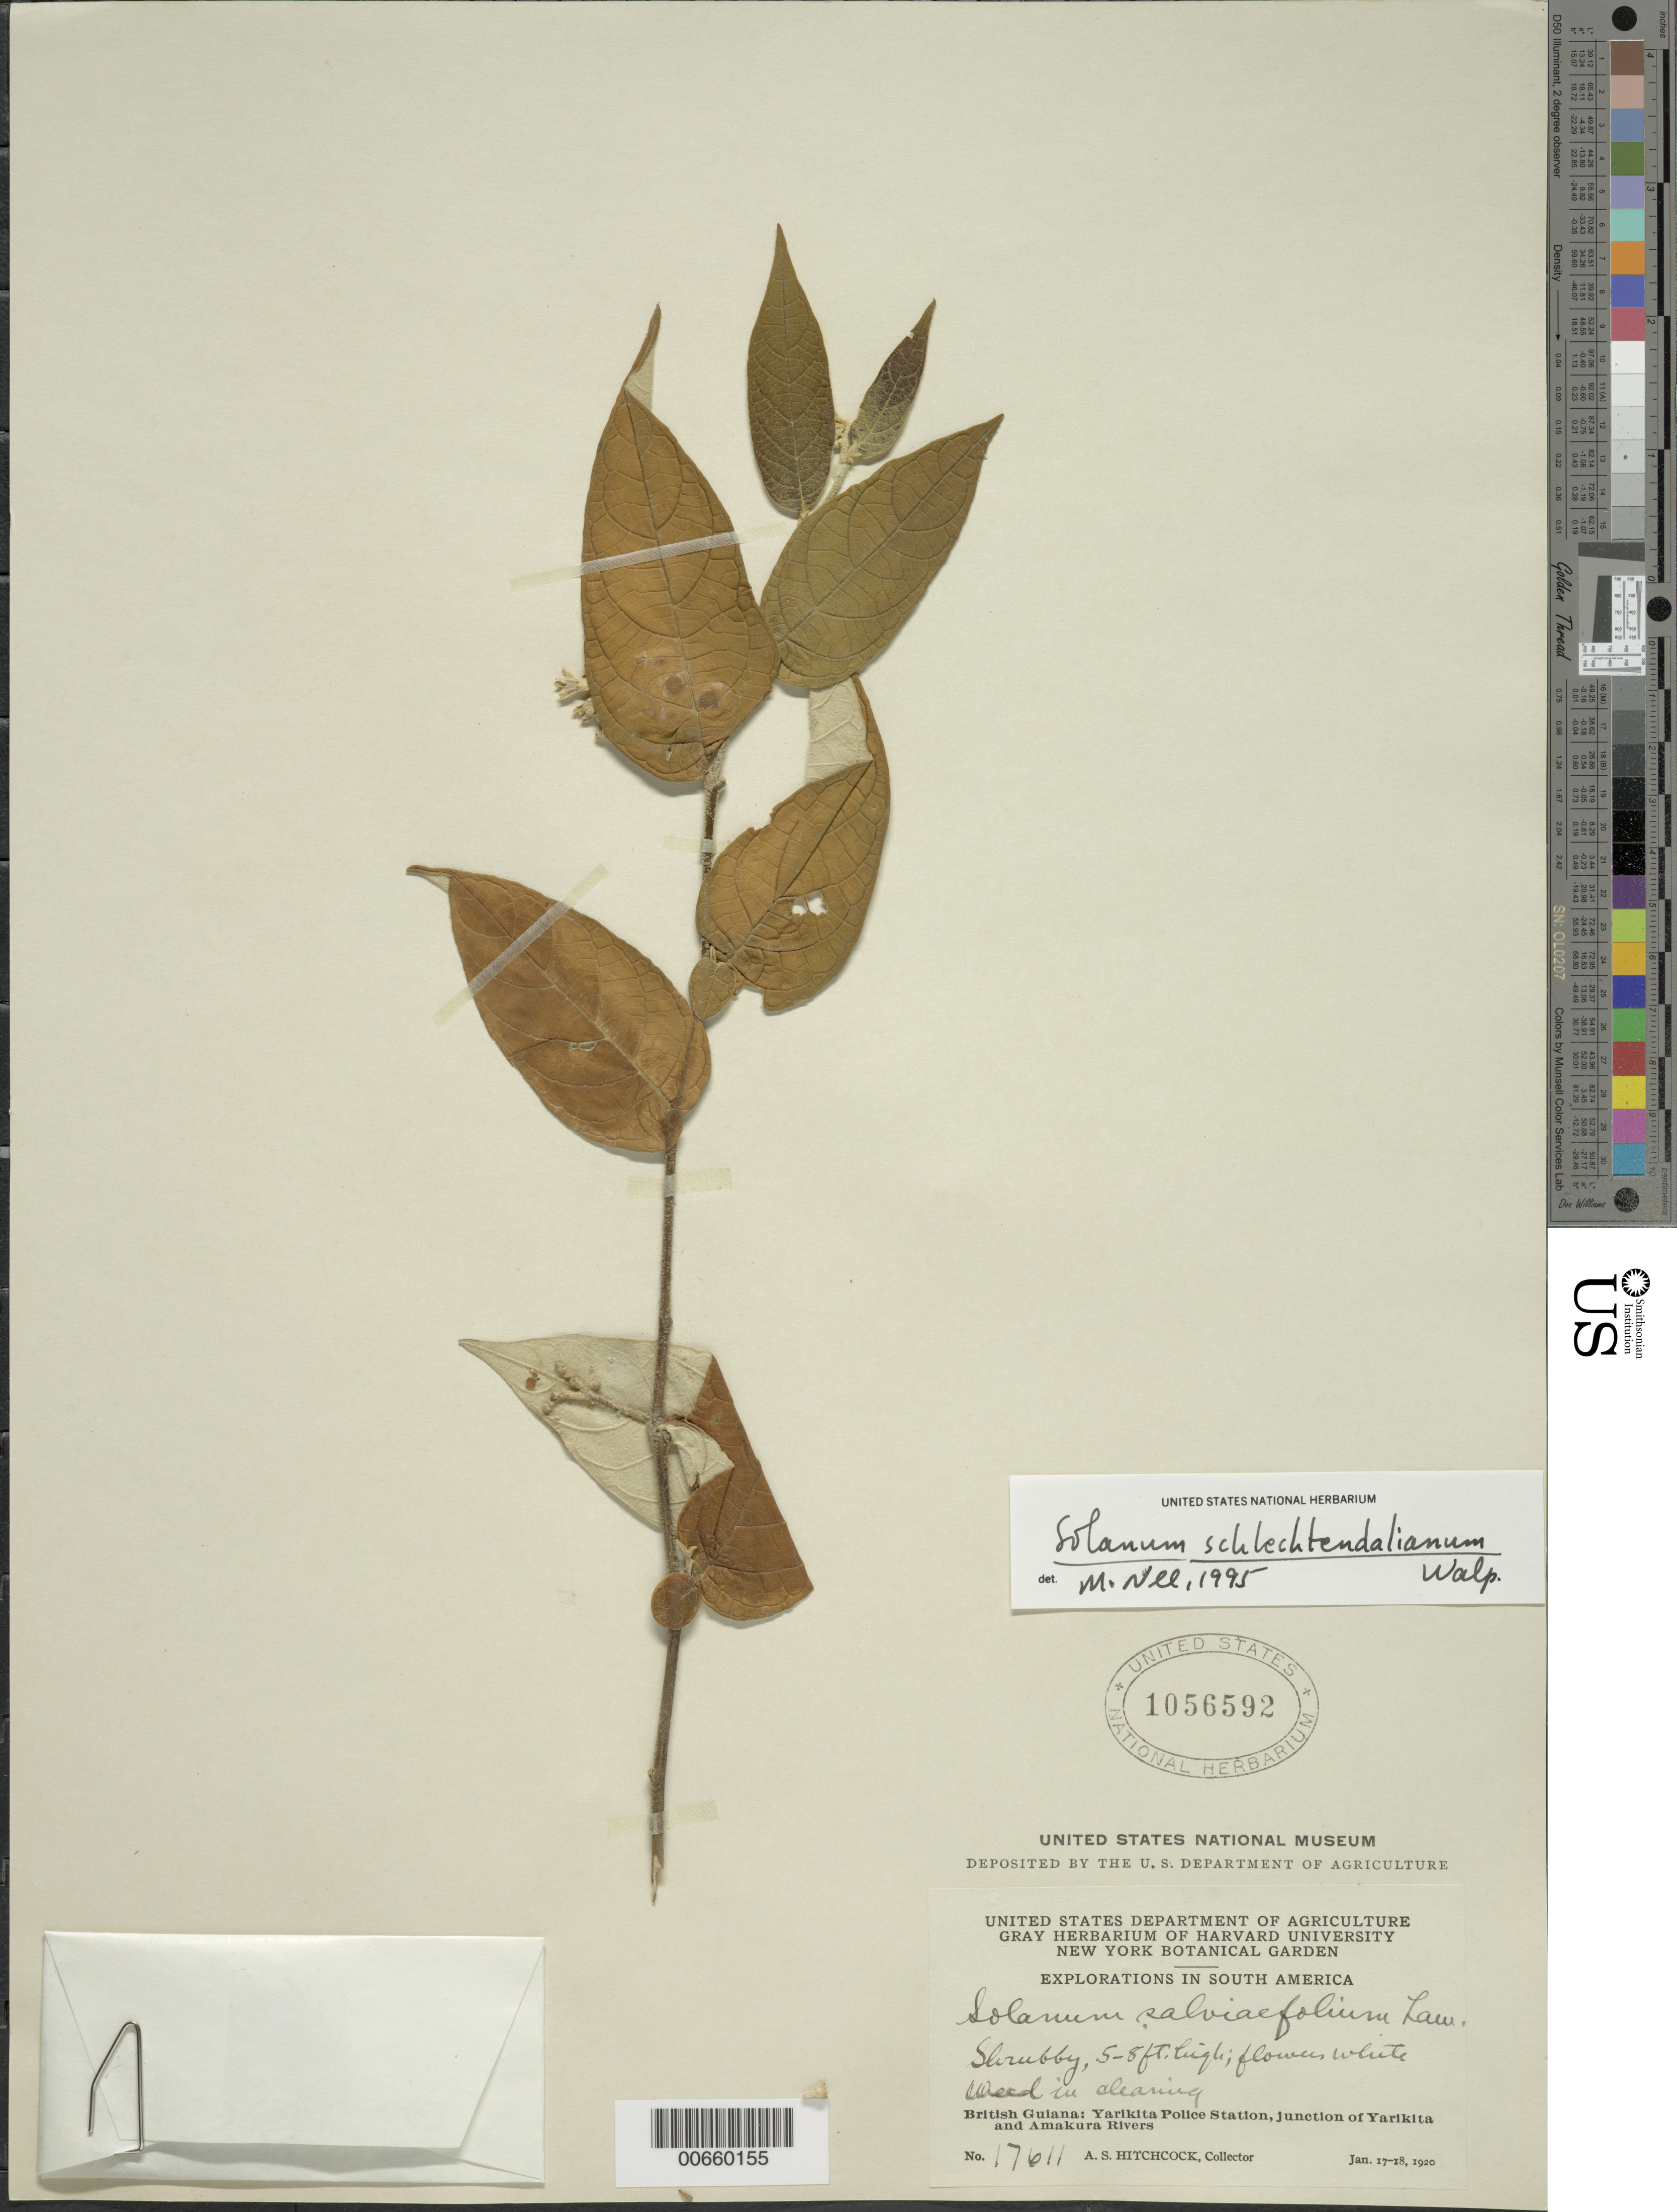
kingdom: Plantae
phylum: Tracheophyta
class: Magnoliopsida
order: Solanales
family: Solanaceae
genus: Solanum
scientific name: Solanum schlechtendalianum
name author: Walp.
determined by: Nee, Michael H.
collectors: A. S. Hitchcock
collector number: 17611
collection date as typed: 1 Jan 1920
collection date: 1920-01-01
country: Guyana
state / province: Barima-Waini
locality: Yarikita Police Sta., junct. of Yarikita & Amakura Rivers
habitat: In clearing.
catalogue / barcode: US 1056592